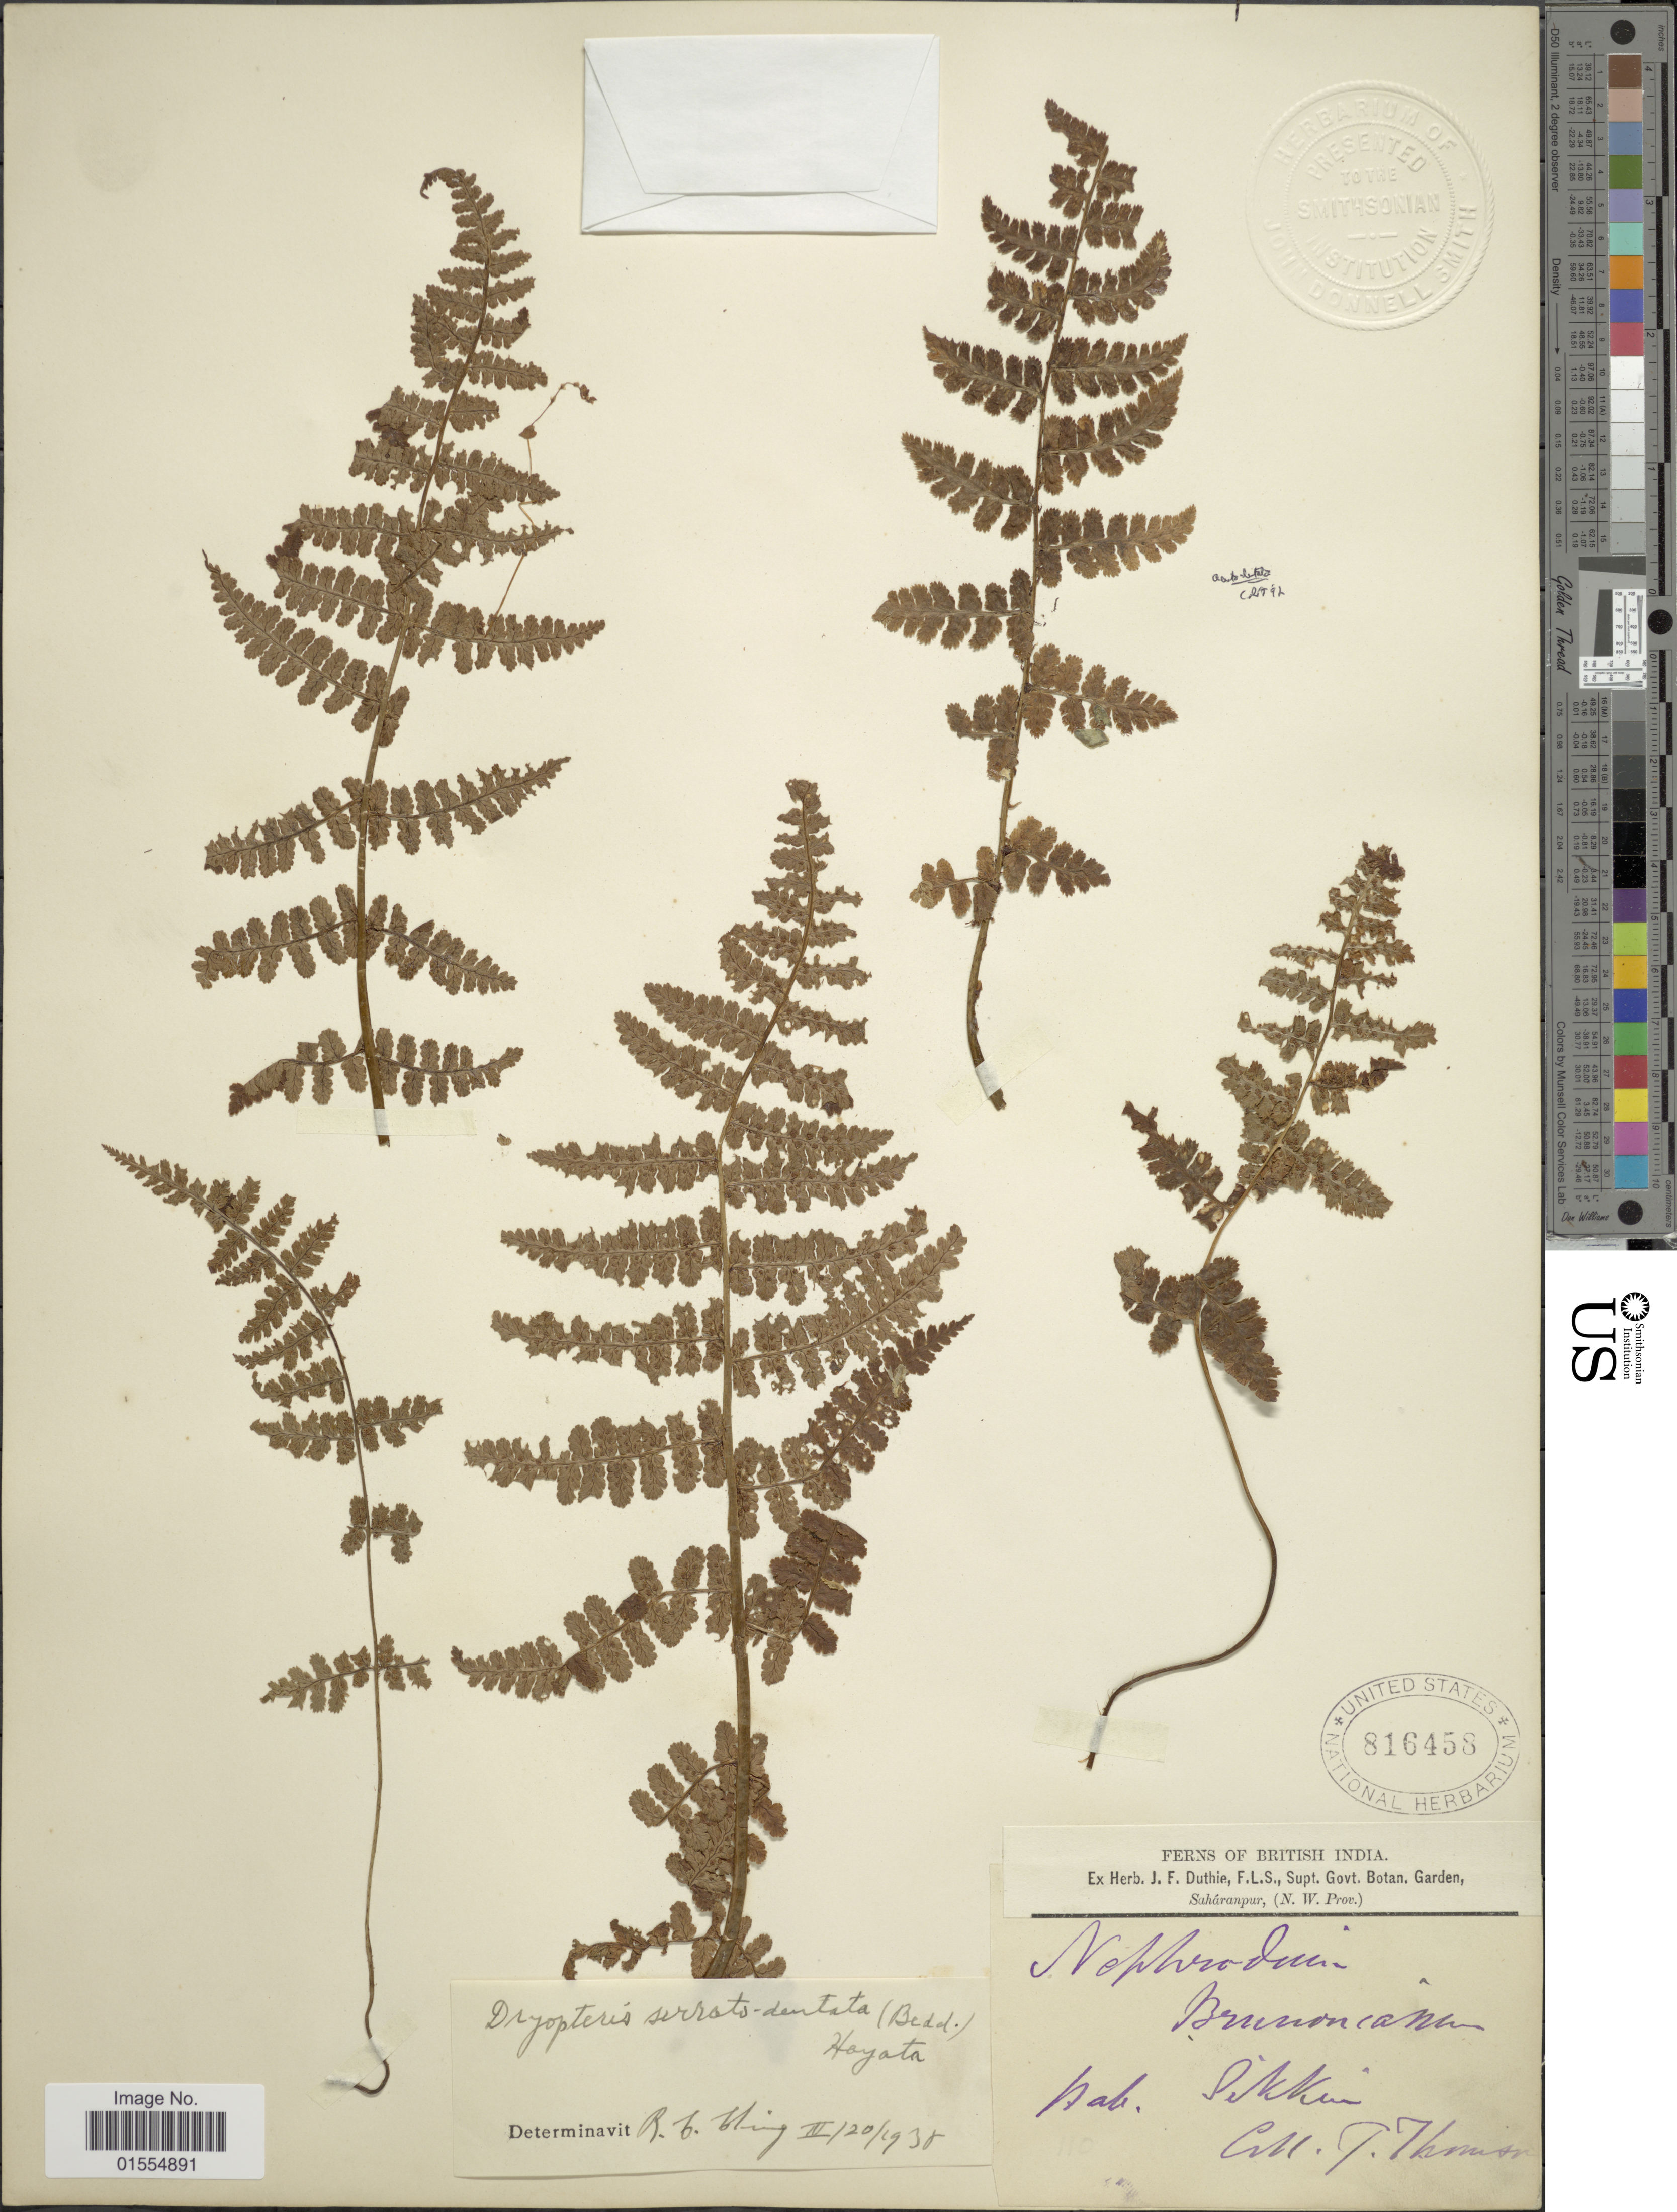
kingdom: Plantae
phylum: Tracheophyta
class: Polypodiopsida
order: Polypodiales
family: Dryopteridaceae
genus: Dryopteris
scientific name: Dryopteris serratodentata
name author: (Bedd.) Hayata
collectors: T. Thomson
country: India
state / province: Sikkim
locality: Sikkim, British India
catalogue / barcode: US 816458